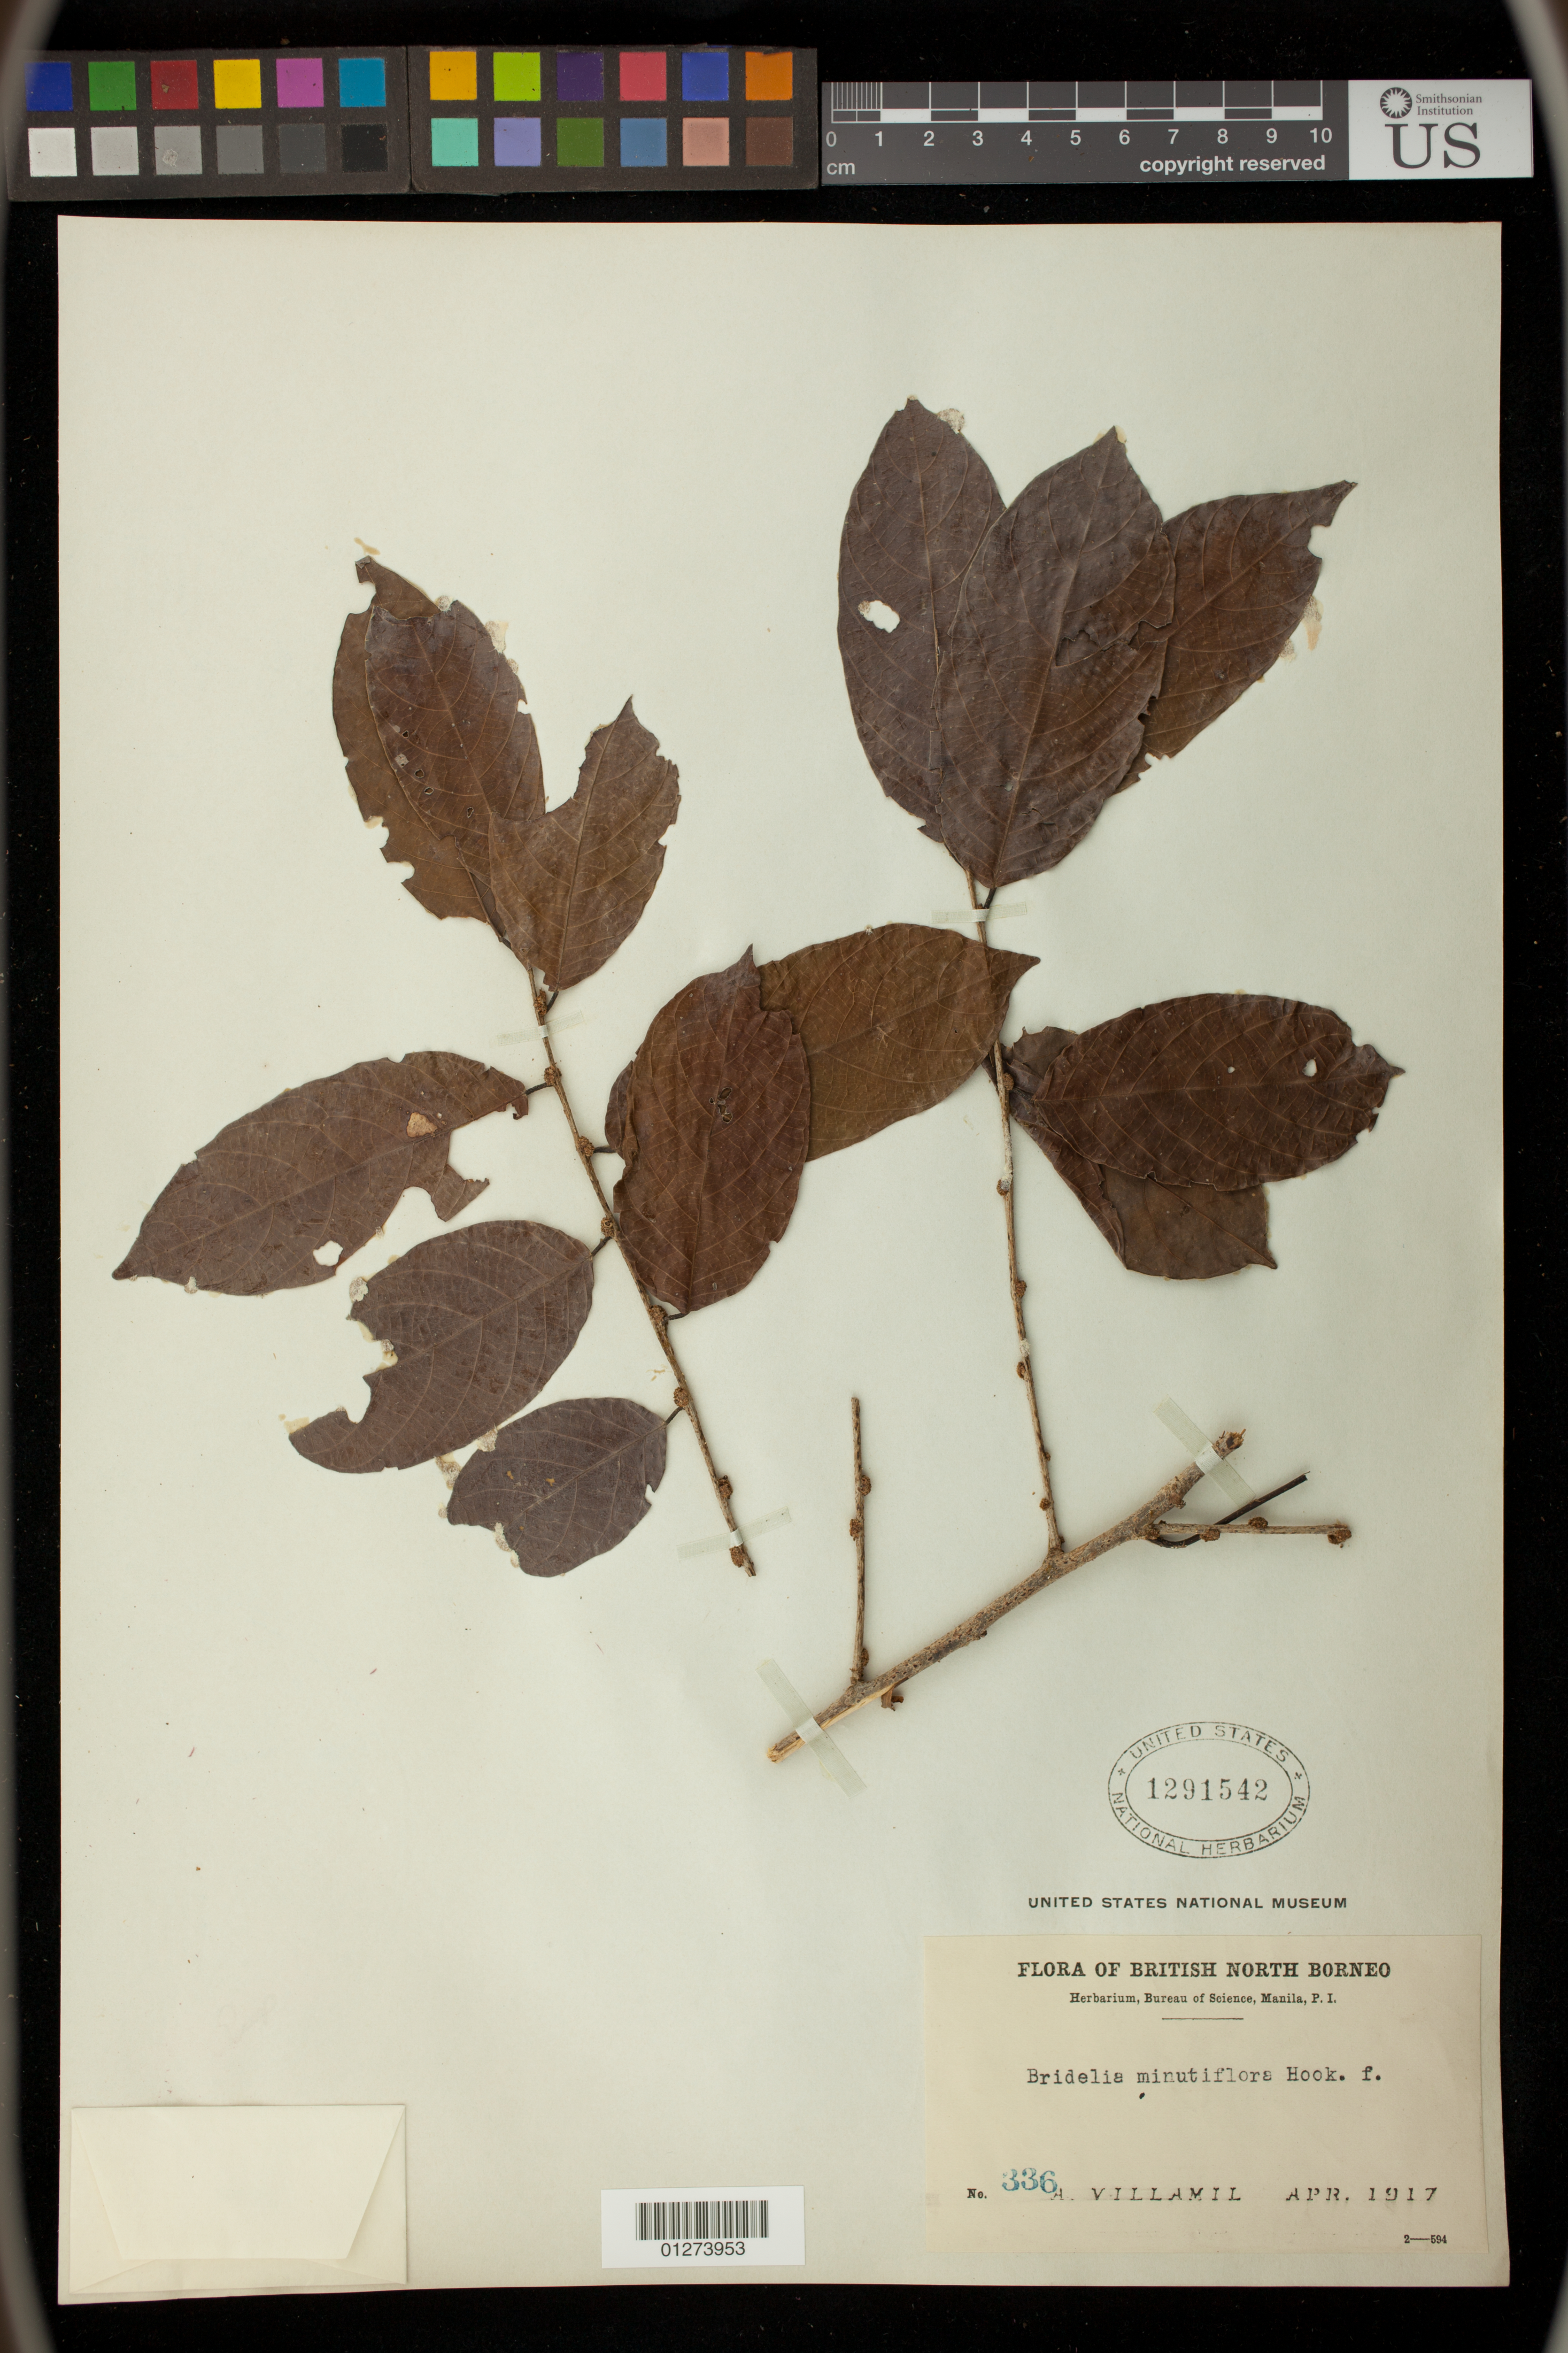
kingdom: Plantae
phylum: Tracheophyta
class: Magnoliopsida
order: Malpighiales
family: Phyllanthaceae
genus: Bridelia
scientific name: Bridelia insulana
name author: Hance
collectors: A. Villamil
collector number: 336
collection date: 1917-04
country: Malaysia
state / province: Sabah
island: Borneo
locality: British North Borneo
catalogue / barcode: US 1291542